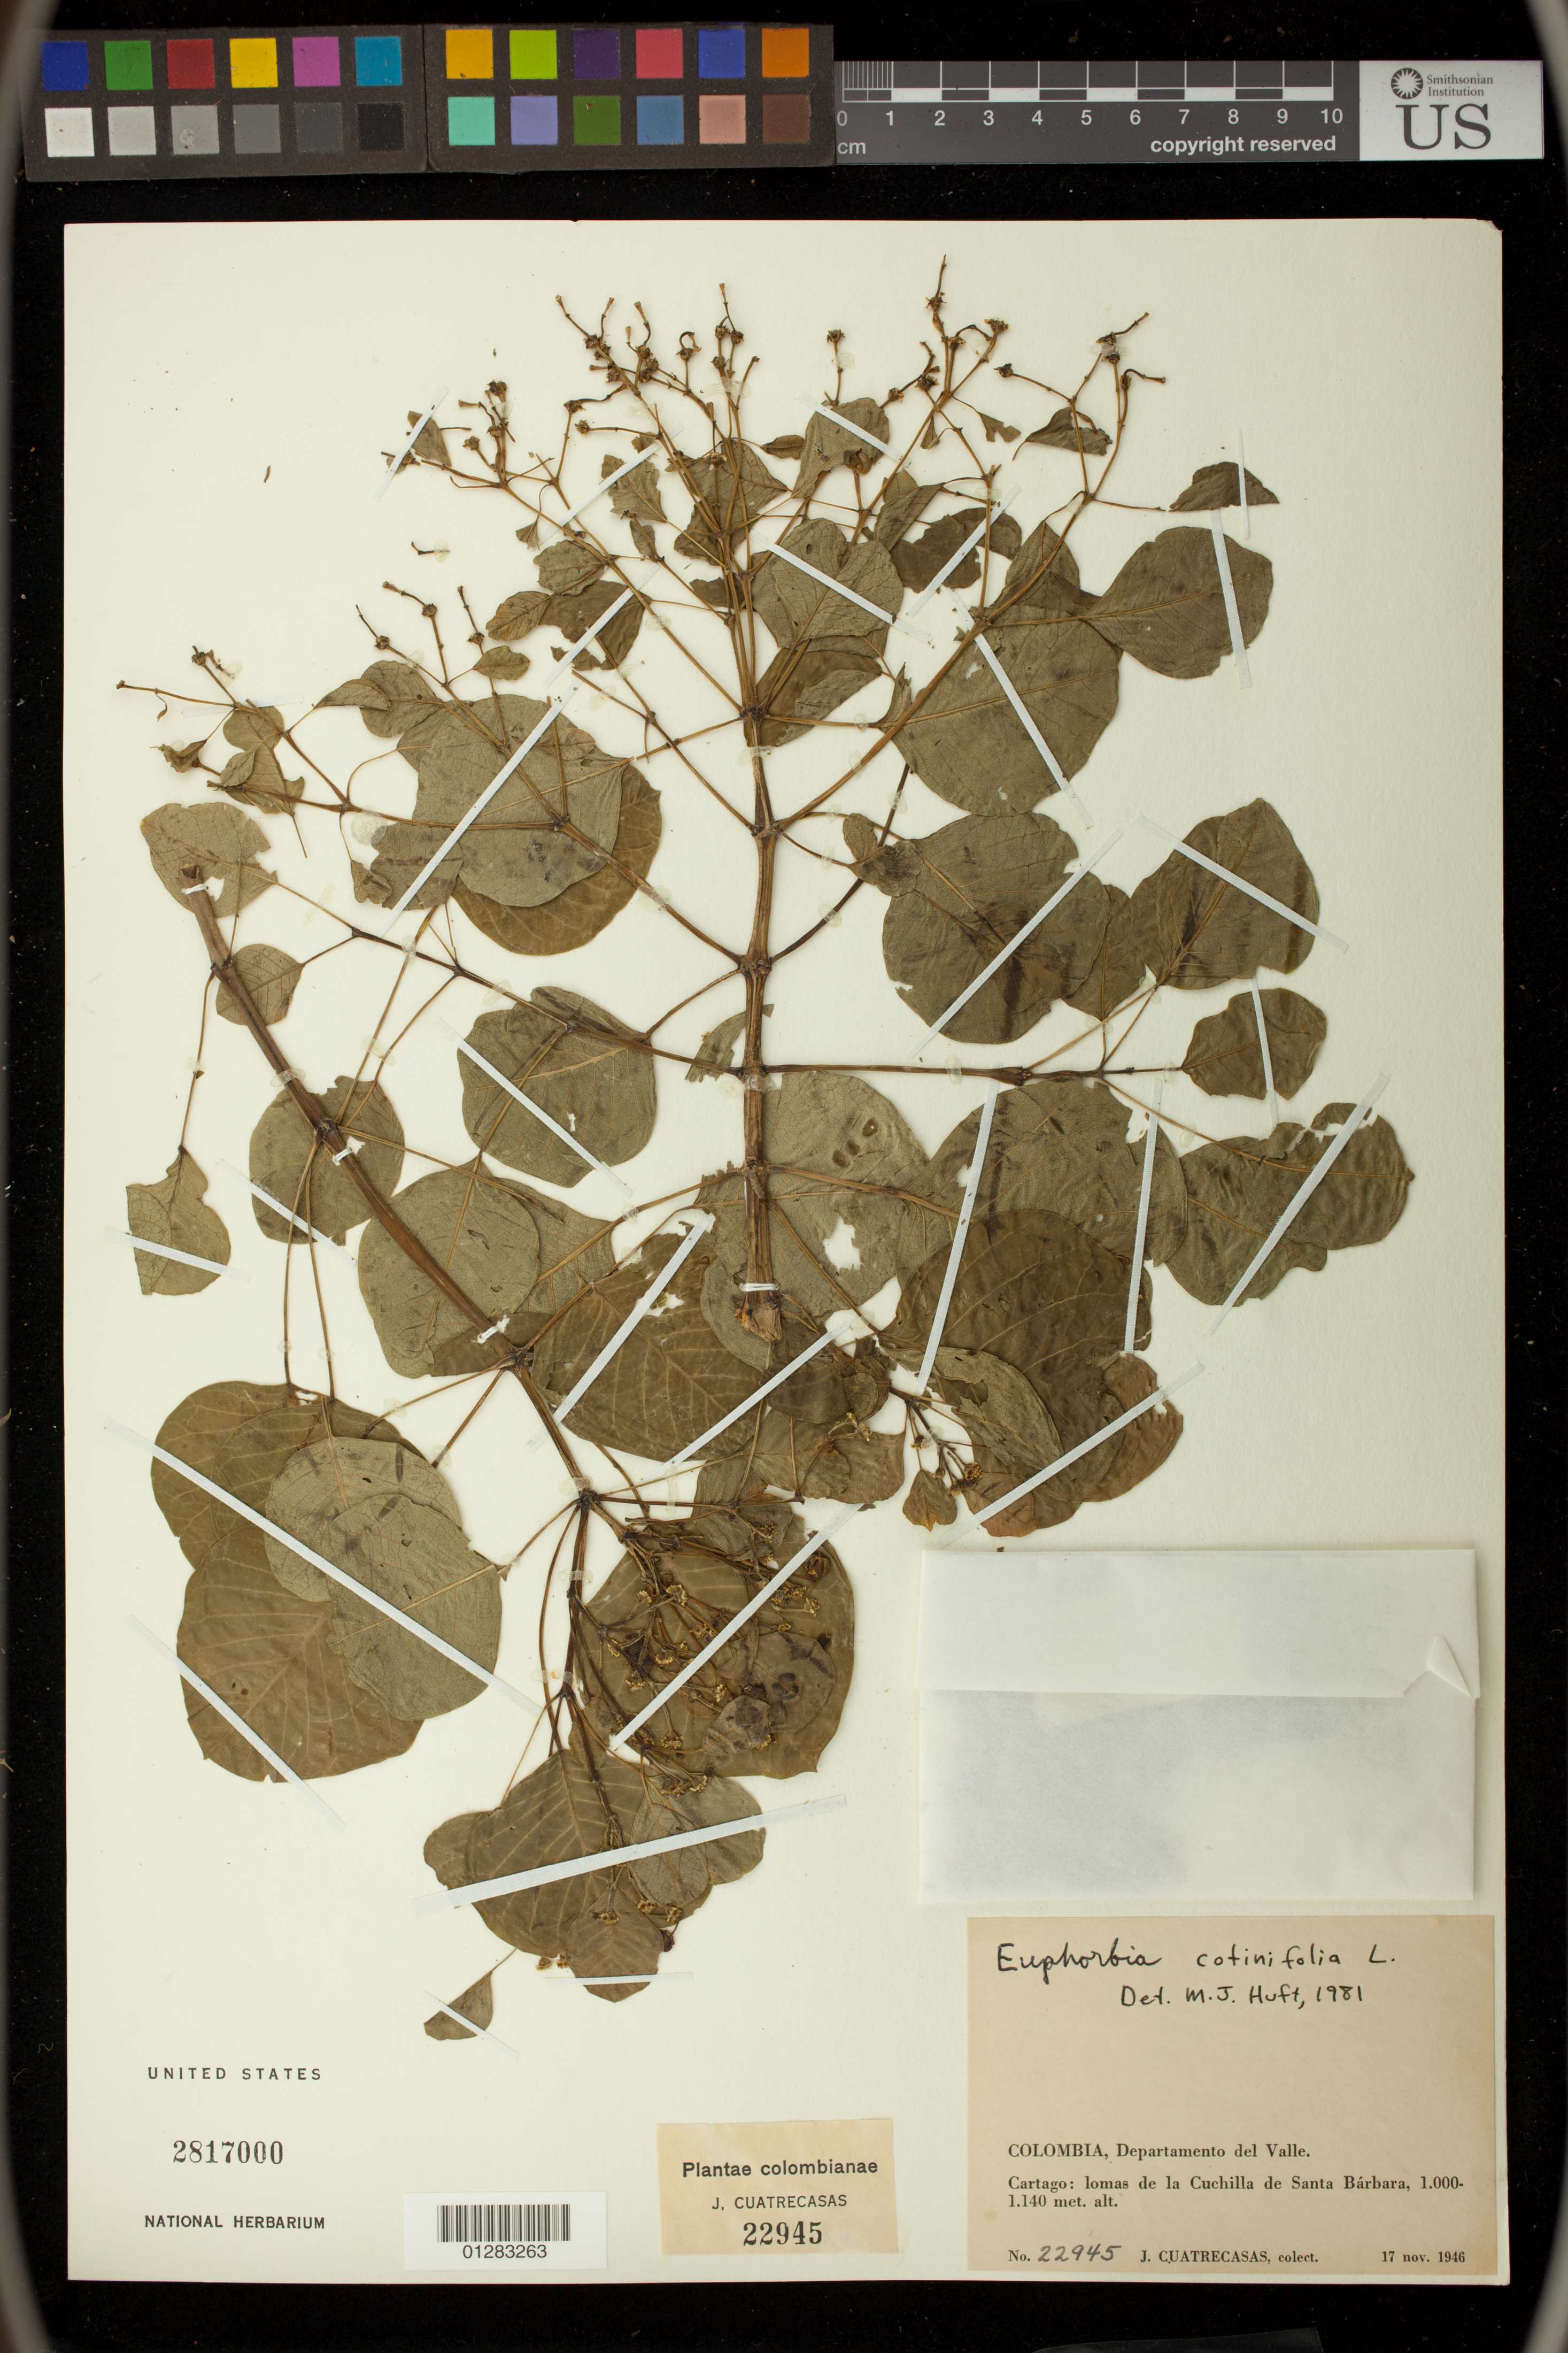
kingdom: Plantae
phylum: Tracheophyta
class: Magnoliopsida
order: Malpighiales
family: Euphorbiaceae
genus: Euphorbia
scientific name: Euphorbia cotinifolia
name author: L.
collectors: J. Cuatrecasas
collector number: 22945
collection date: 1946-11-17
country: Colombia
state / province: Valle del Cauca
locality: Cartago: lomas de la Cuchilla de Santa Bárbara. Depaartamento del VAlle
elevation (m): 1000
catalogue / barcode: US 2817000